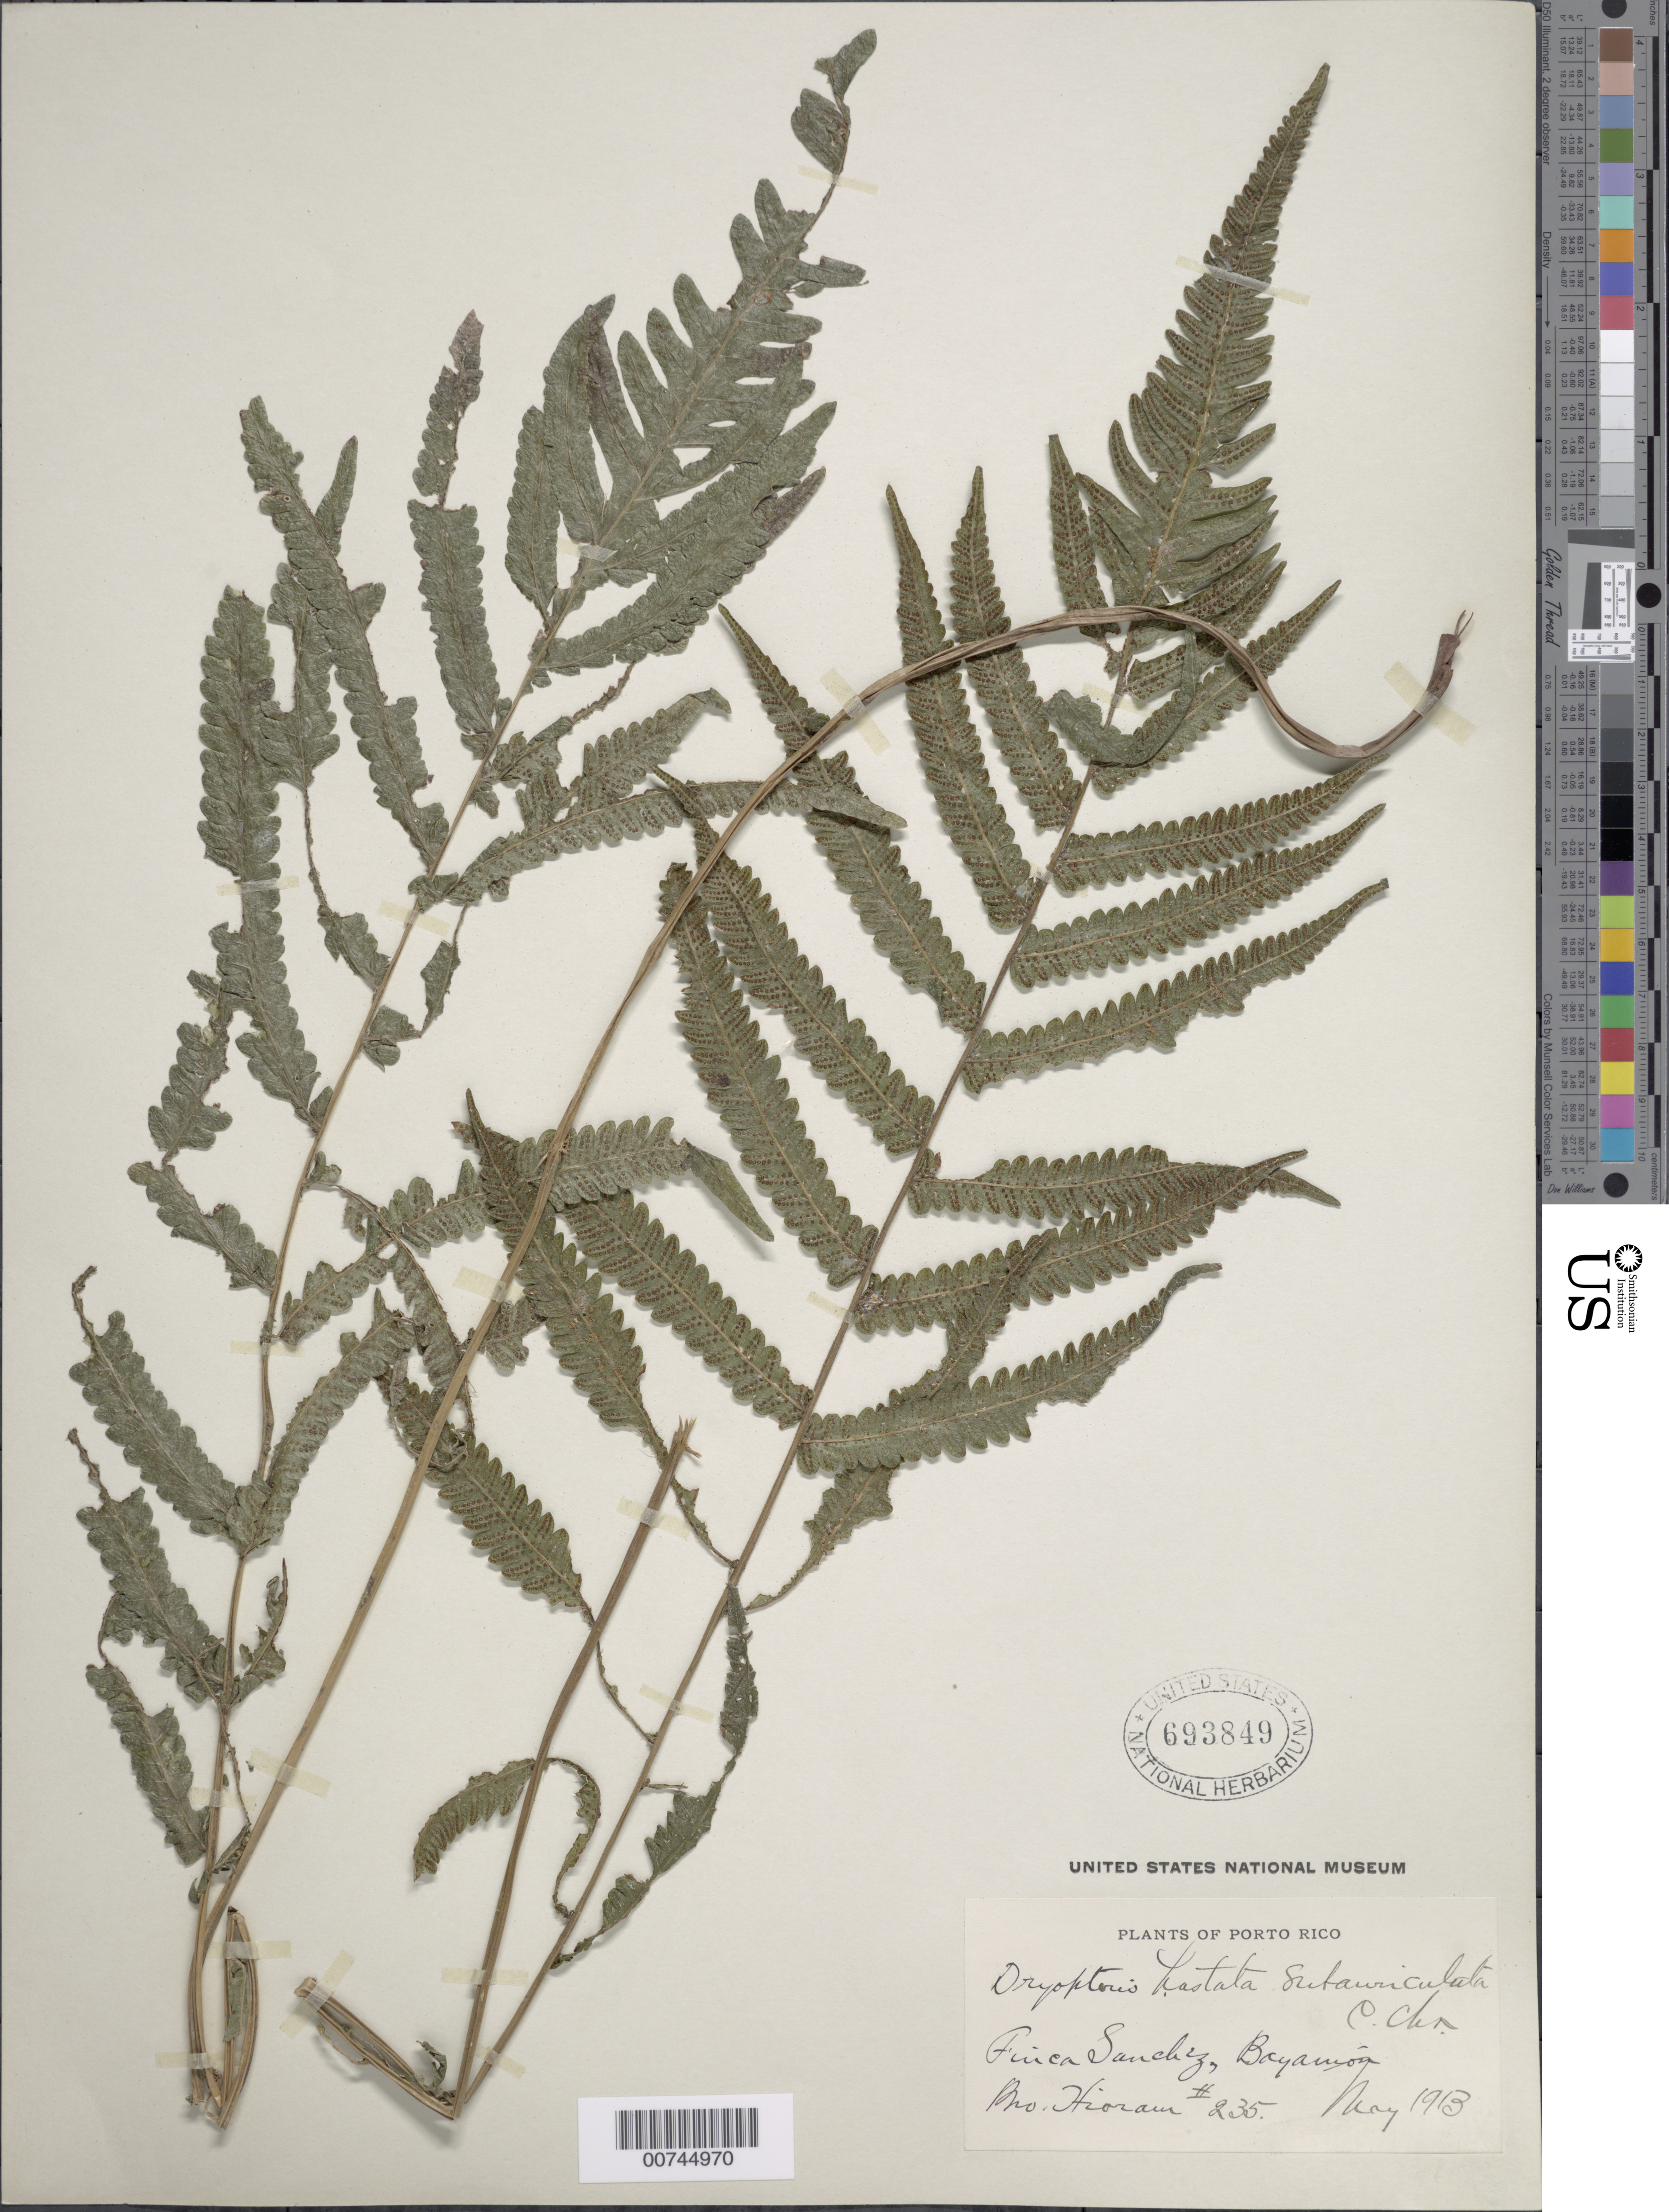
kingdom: Plantae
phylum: Tracheophyta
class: Polypodiopsida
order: Polypodiales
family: Thelypteridaceae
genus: Goniopteris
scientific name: Goniopteris leptocladia (Fée) comb. nov., ined 2015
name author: (Fée)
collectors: Bro. Hioram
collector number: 235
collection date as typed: May 1913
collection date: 1913-05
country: Puerto Rico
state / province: Bayamón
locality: Finca Sanchez, Bayamón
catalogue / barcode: US 693849